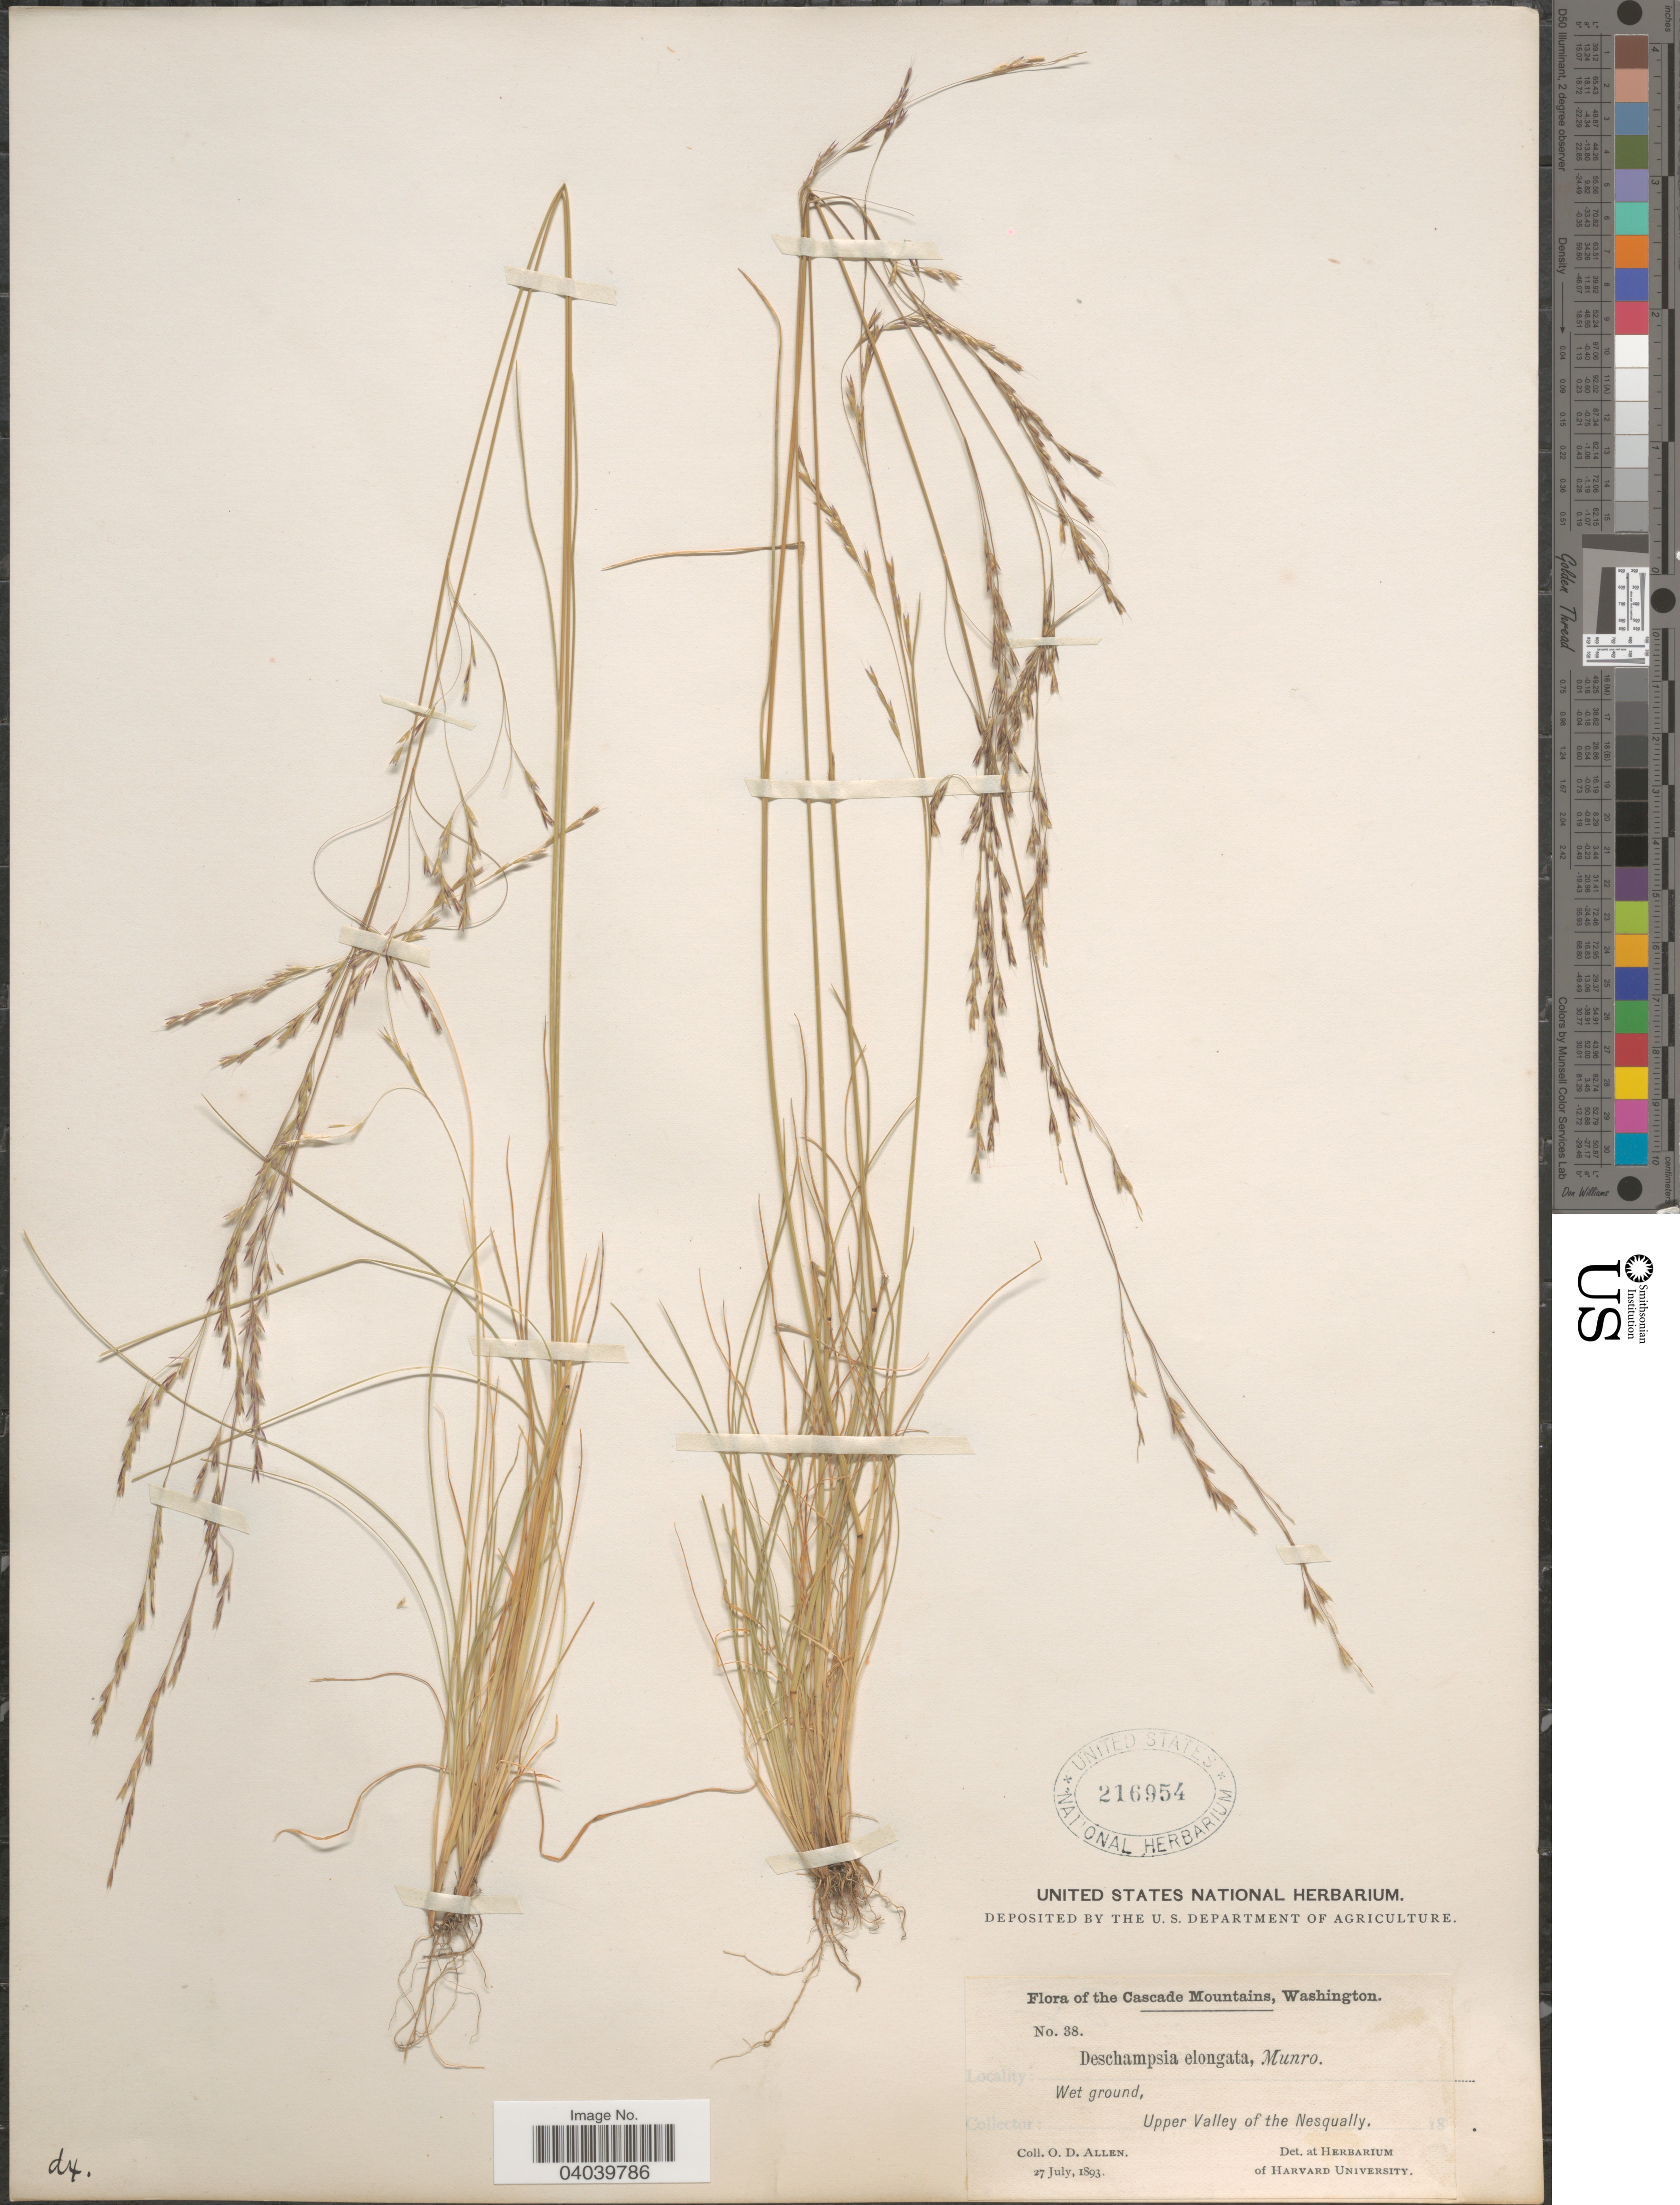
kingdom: Plantae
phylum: Tracheophyta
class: Liliopsida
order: Poales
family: Poaceae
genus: Deschampsia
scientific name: Deschampsia elongata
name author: (Hook.) Munro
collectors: O. D. Allen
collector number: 38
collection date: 1893-07-27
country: United States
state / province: Washington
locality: The Cascade Mountains. Upper Valley of the Nesqually.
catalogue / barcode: US 216954